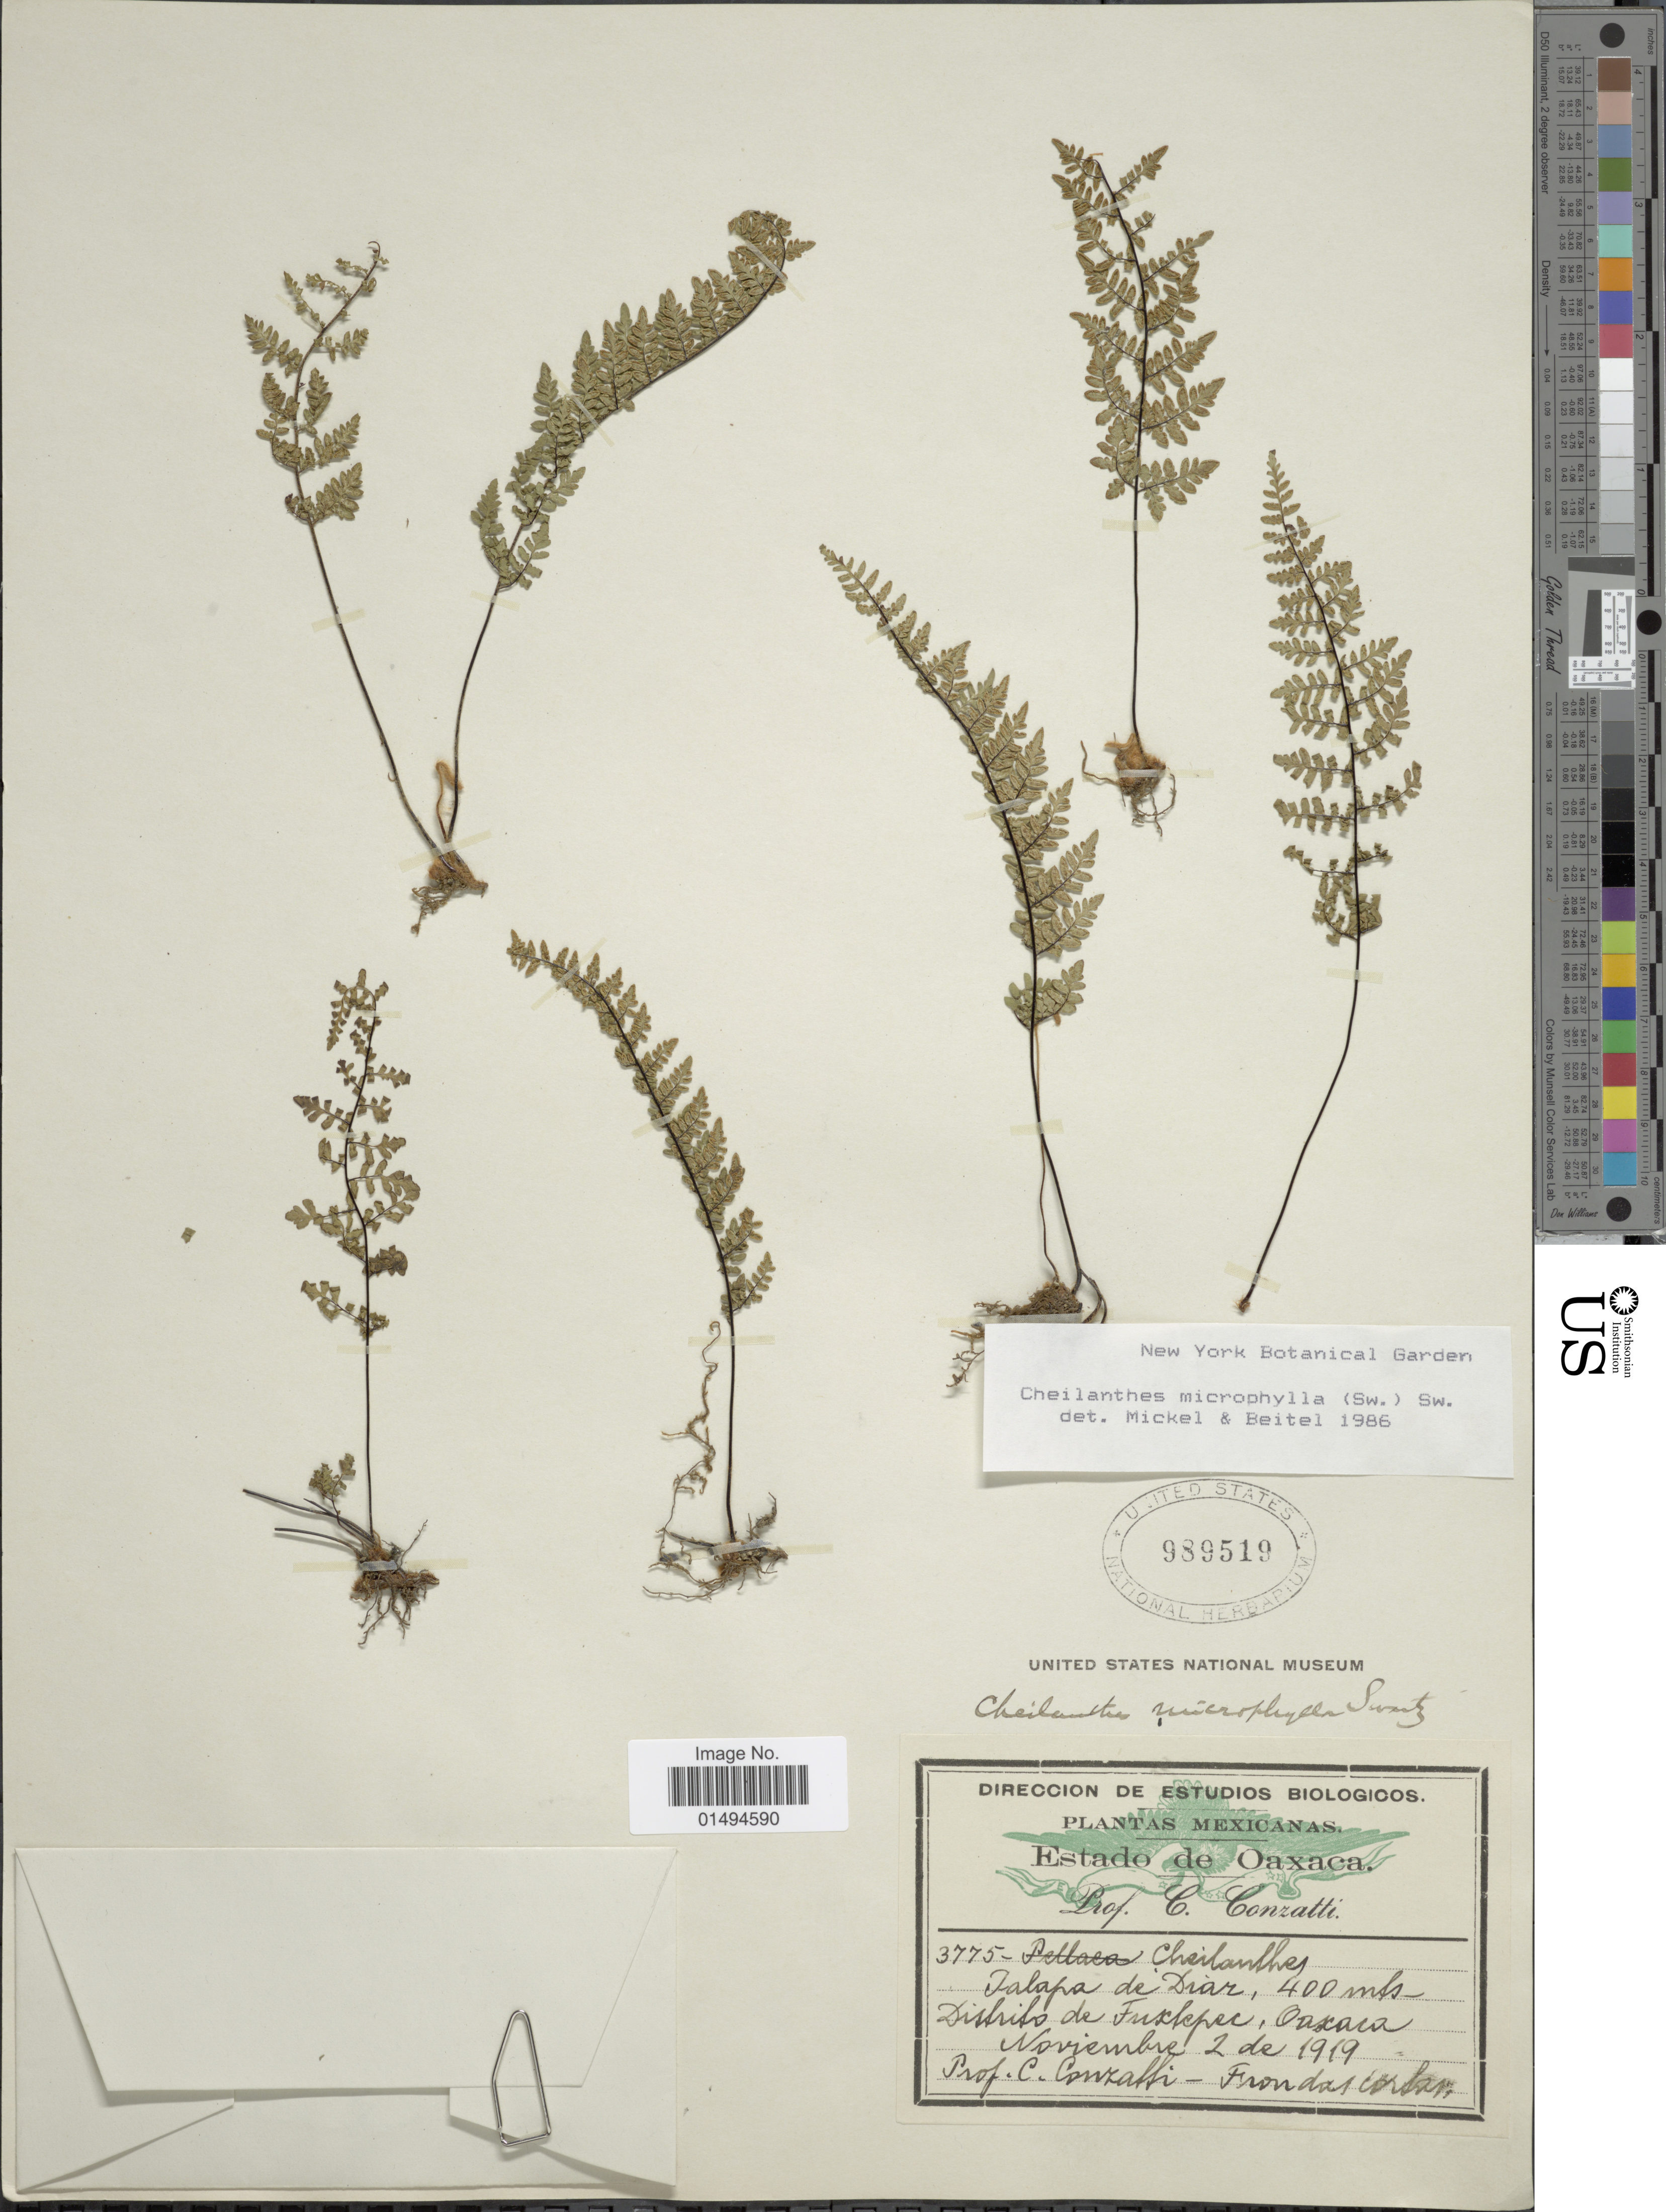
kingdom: Plantae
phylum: Tracheophyta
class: Polypodiopsida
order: Polypodiales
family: Pteridaceae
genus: Myriopteris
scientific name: Myriopteris microphylla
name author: (Sw.) Grusz & Windham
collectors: C. Conzatti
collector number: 3775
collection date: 1919-11-02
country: Mexico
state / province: Oaxaca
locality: Jalapa de Diaz, 400 mls, Distrito de Fuxlepec, Oaxaca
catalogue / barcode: US 989519